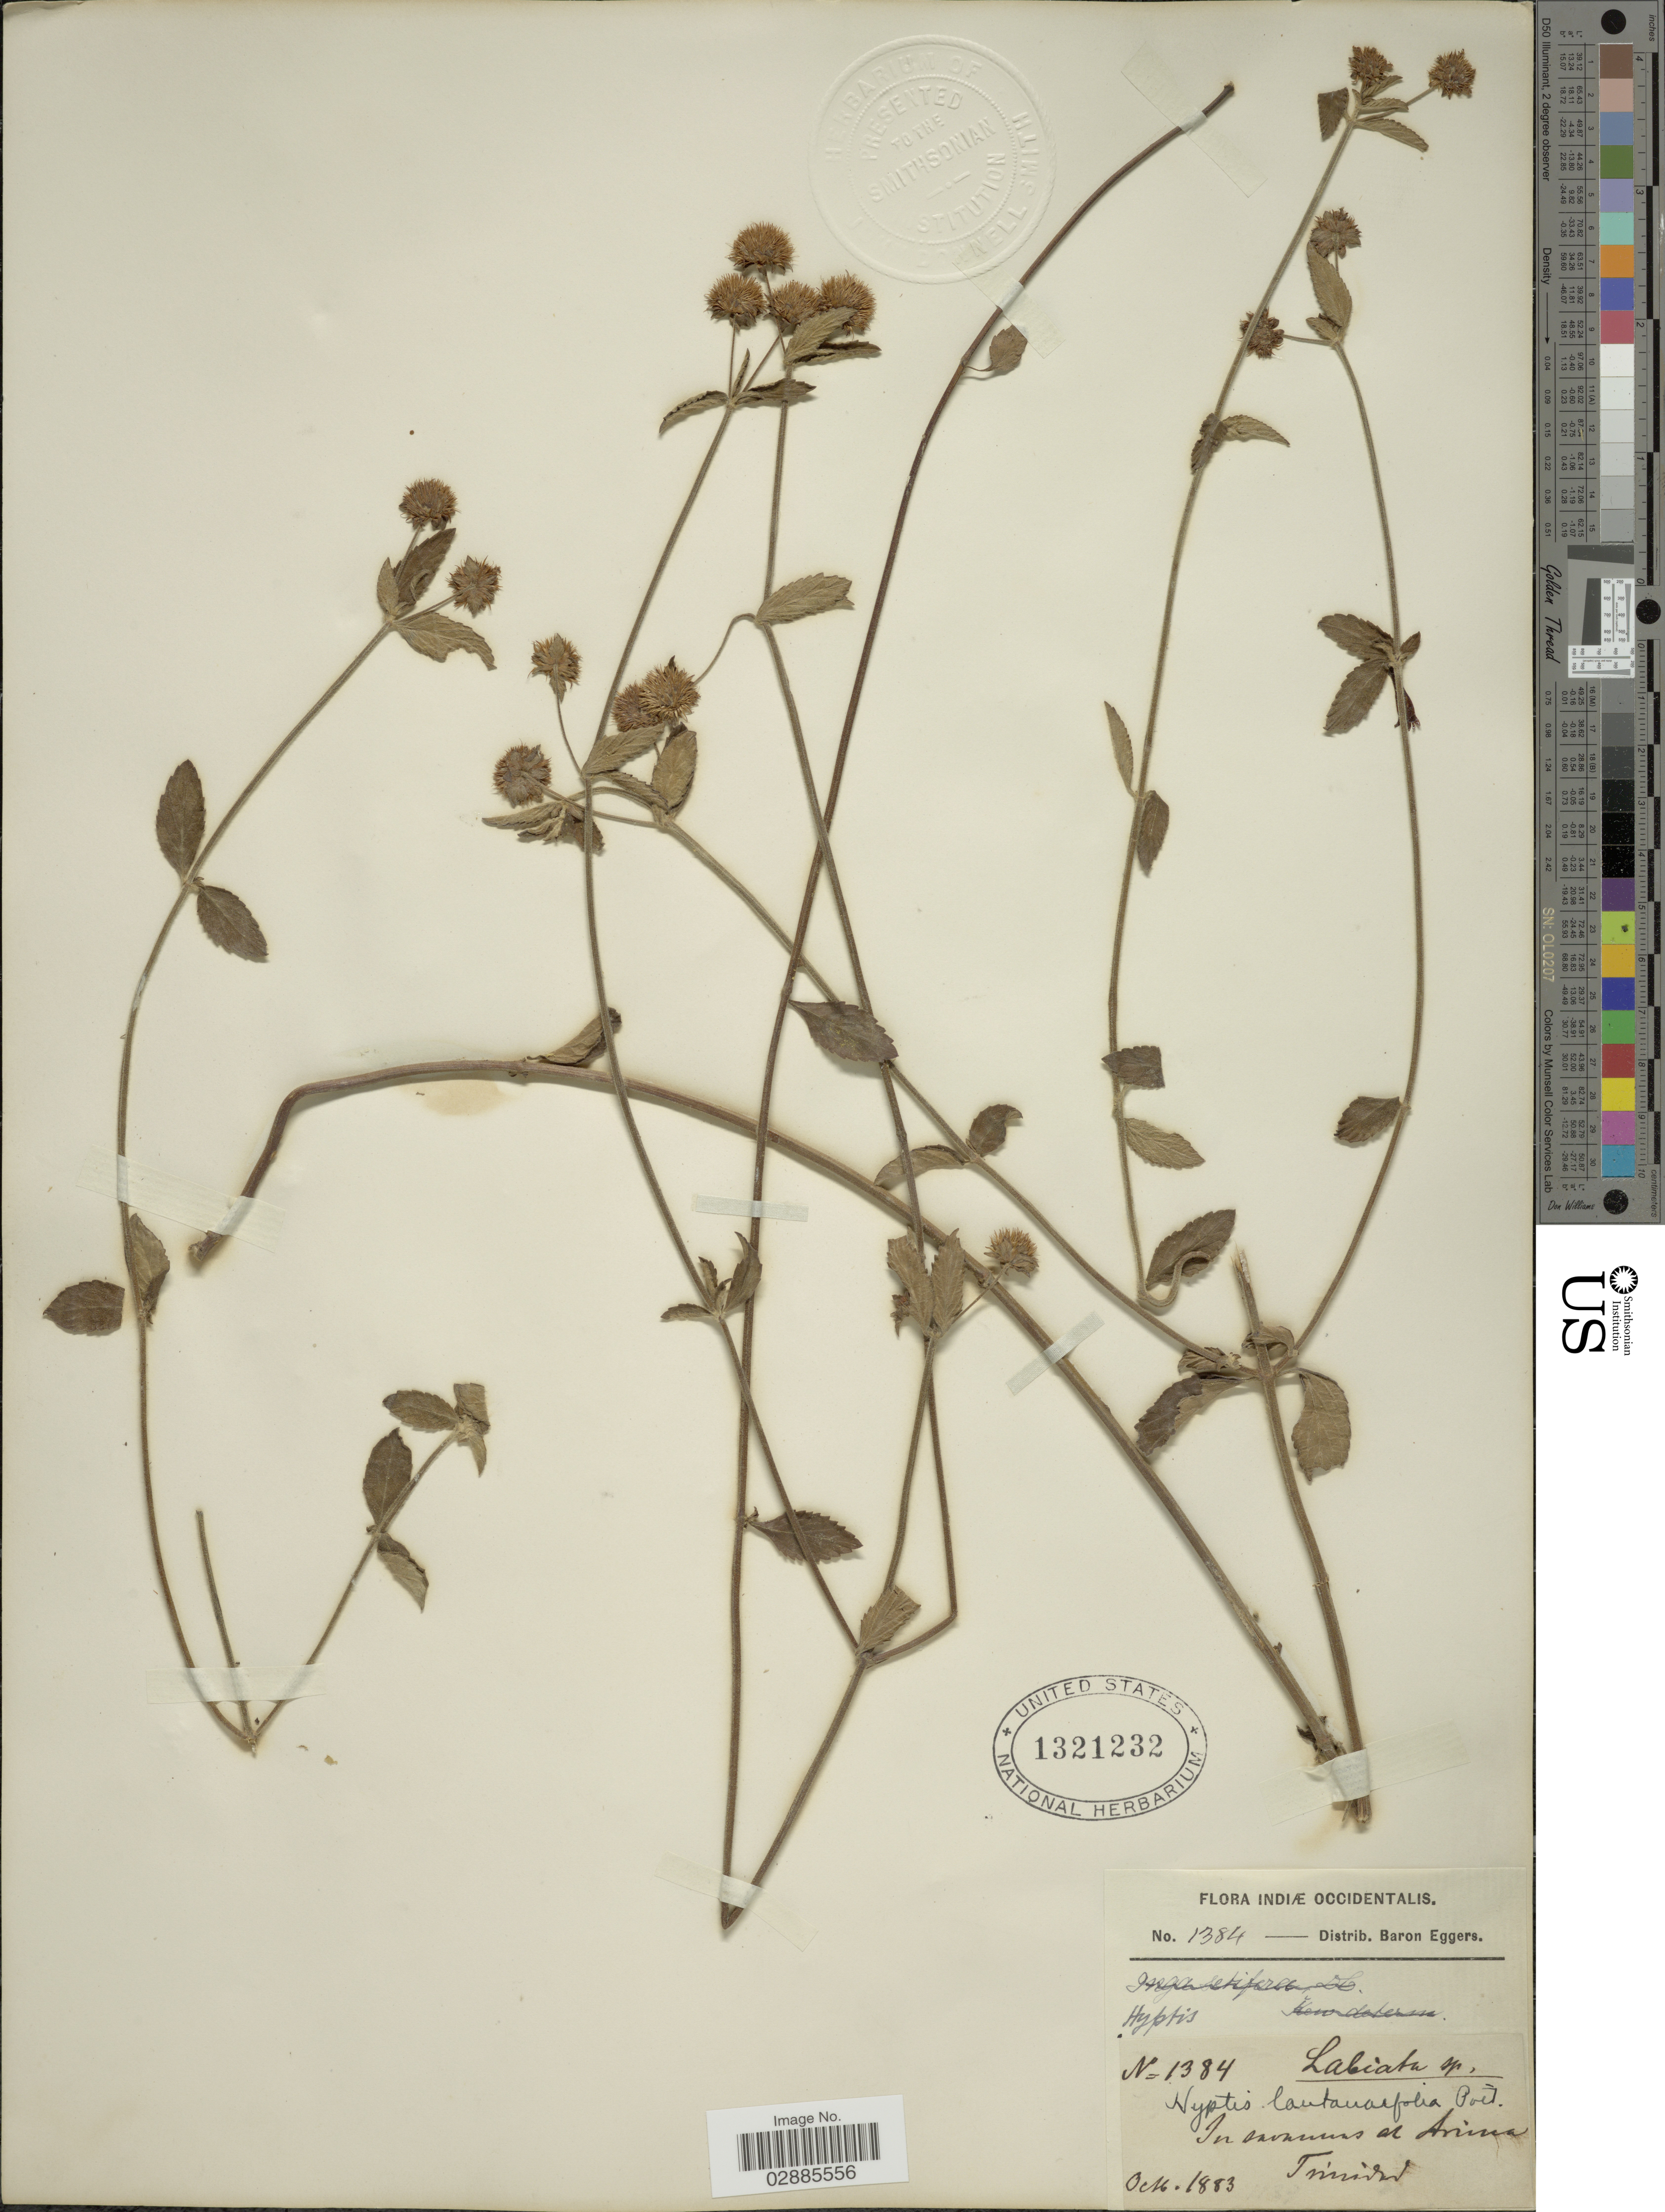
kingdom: Plantae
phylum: Tracheophyta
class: Magnoliopsida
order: Lamiales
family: Lamiaceae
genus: Hyptis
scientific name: Hyptis lantanifolia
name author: Poit.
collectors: B. Eggers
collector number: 1384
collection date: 1883-10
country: Trinidad and Tobago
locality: Indiæ Occidentalis. Arima. Trinidad.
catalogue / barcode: US 1321232